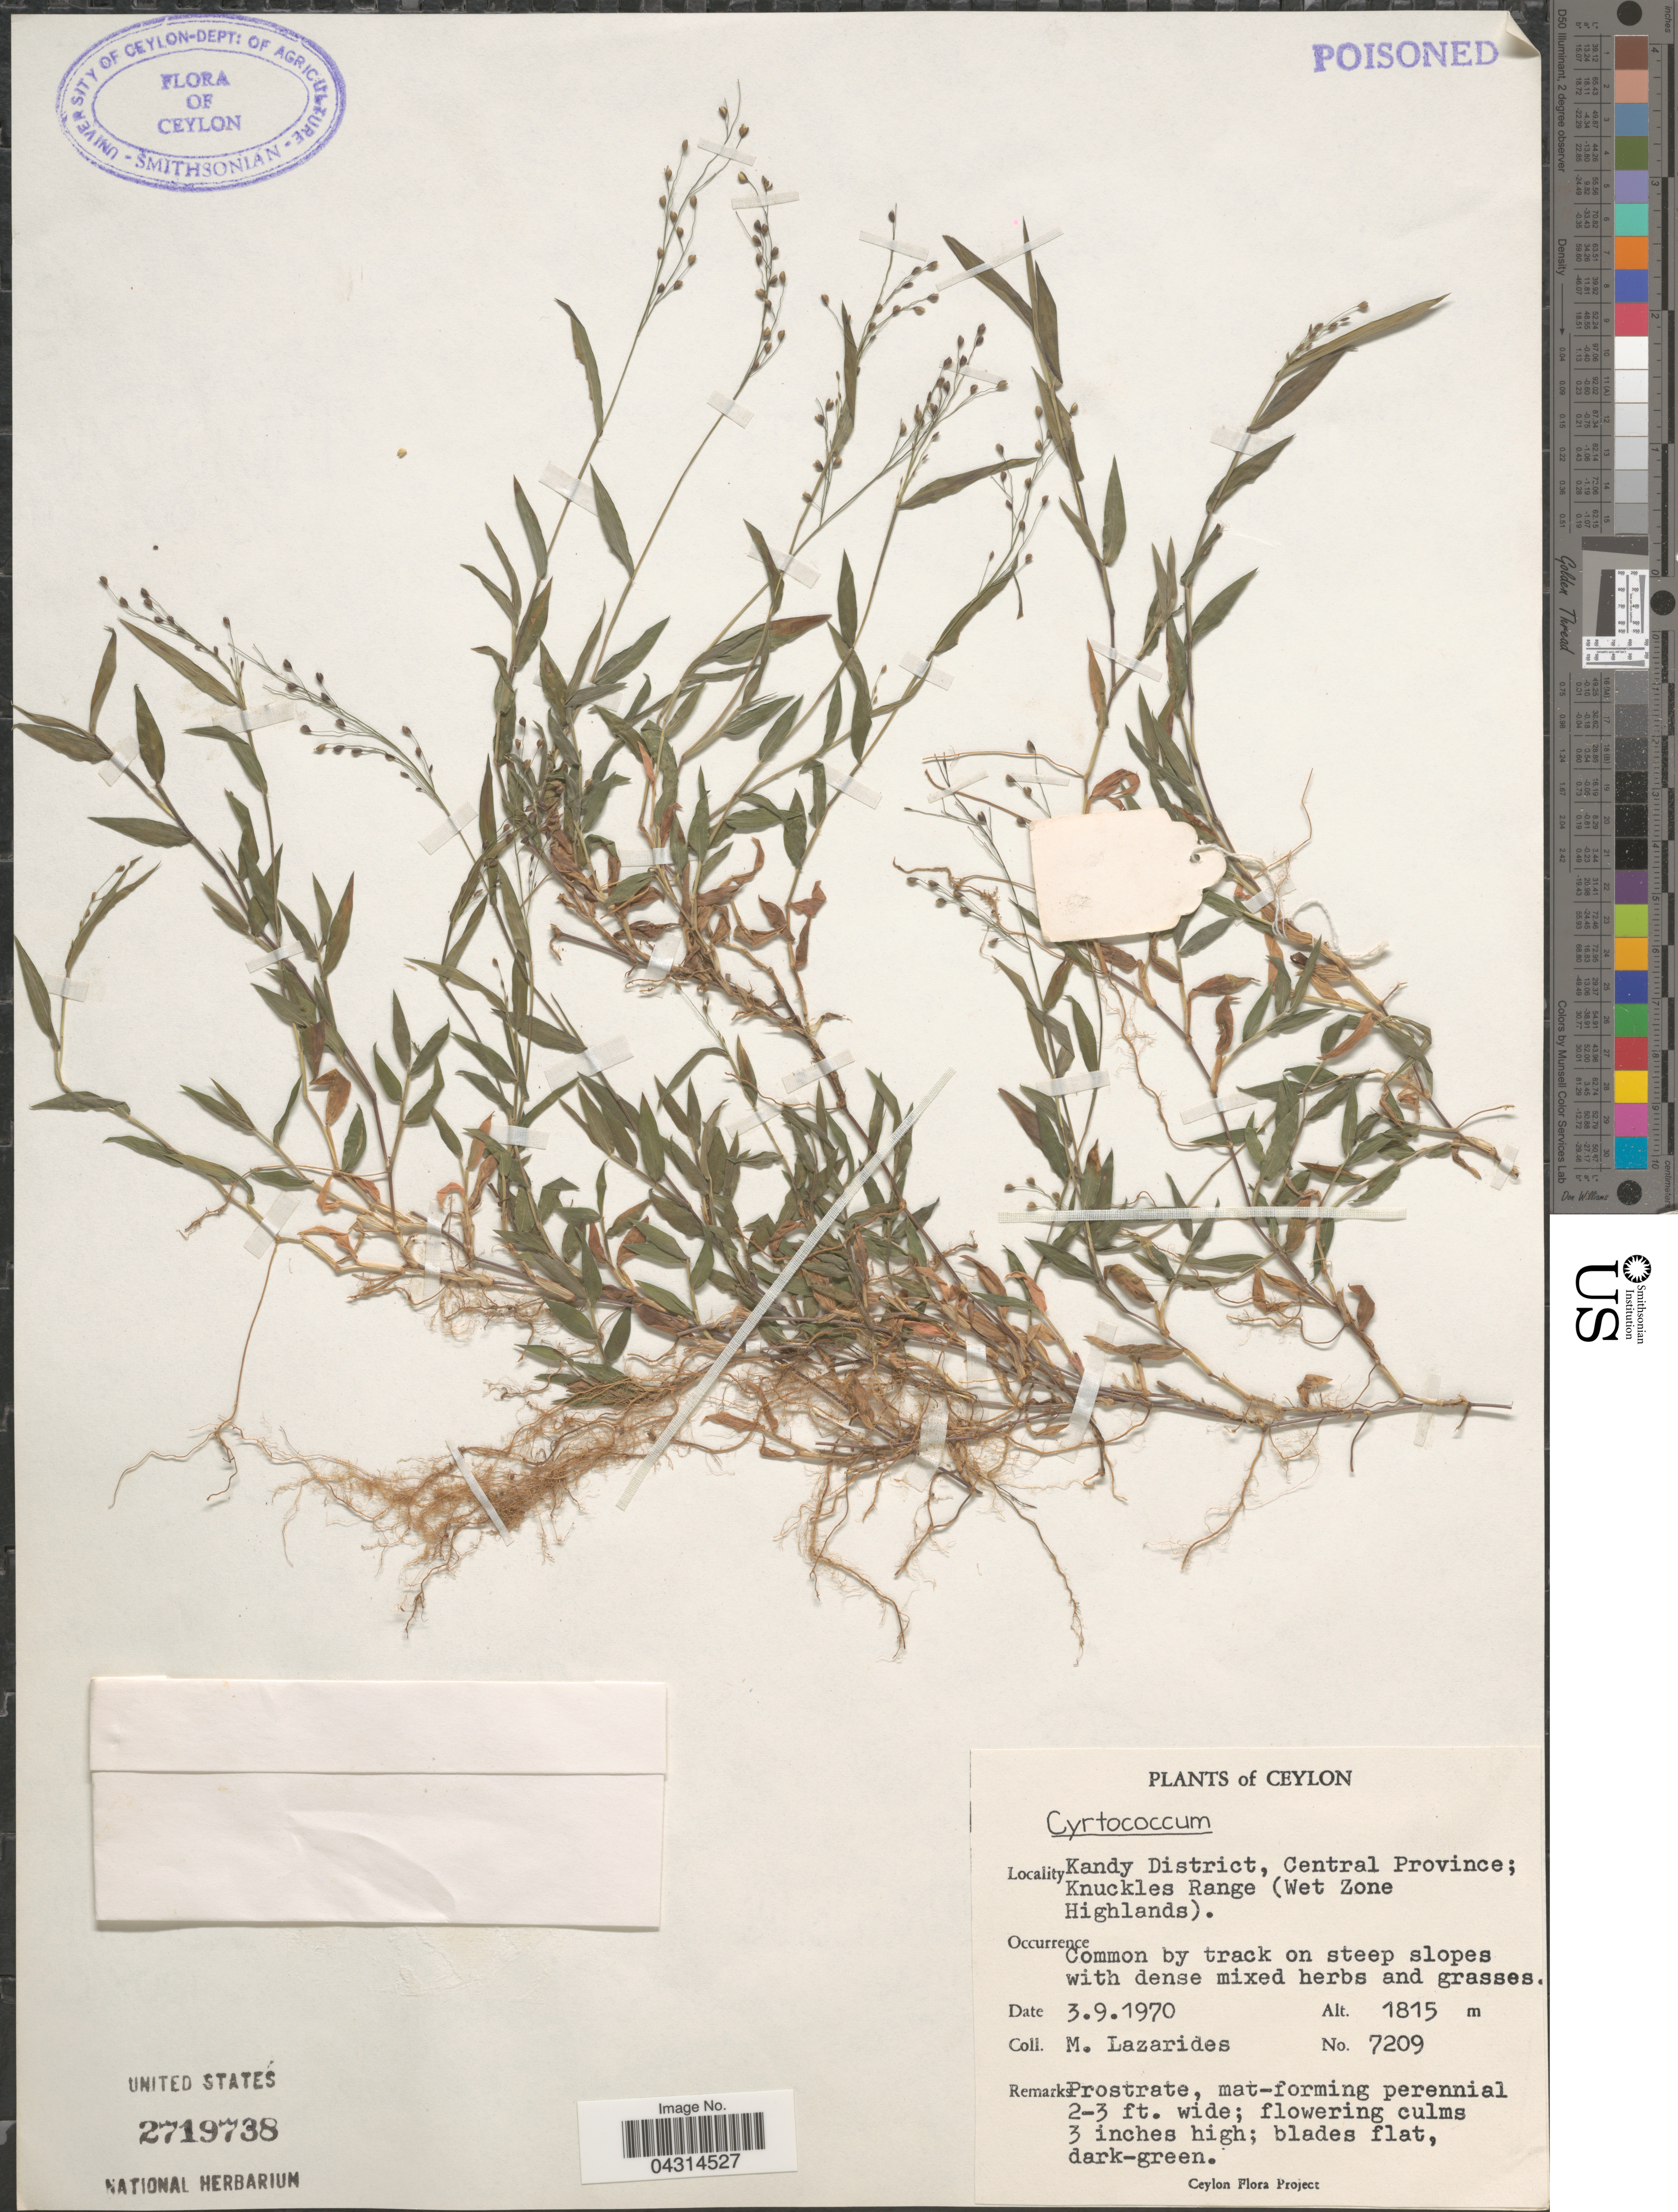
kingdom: Plantae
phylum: Tracheophyta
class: Liliopsida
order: Poales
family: Poaceae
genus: Cyrtococcum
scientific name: Cyrtococcum sp.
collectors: M. Lazarides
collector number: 7209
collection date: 1970-09-03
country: Sri Lanka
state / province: Central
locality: Ceylon. Kandy District; Knuckles Range (Wet Zone Highlands).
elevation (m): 1815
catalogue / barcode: US 2719738